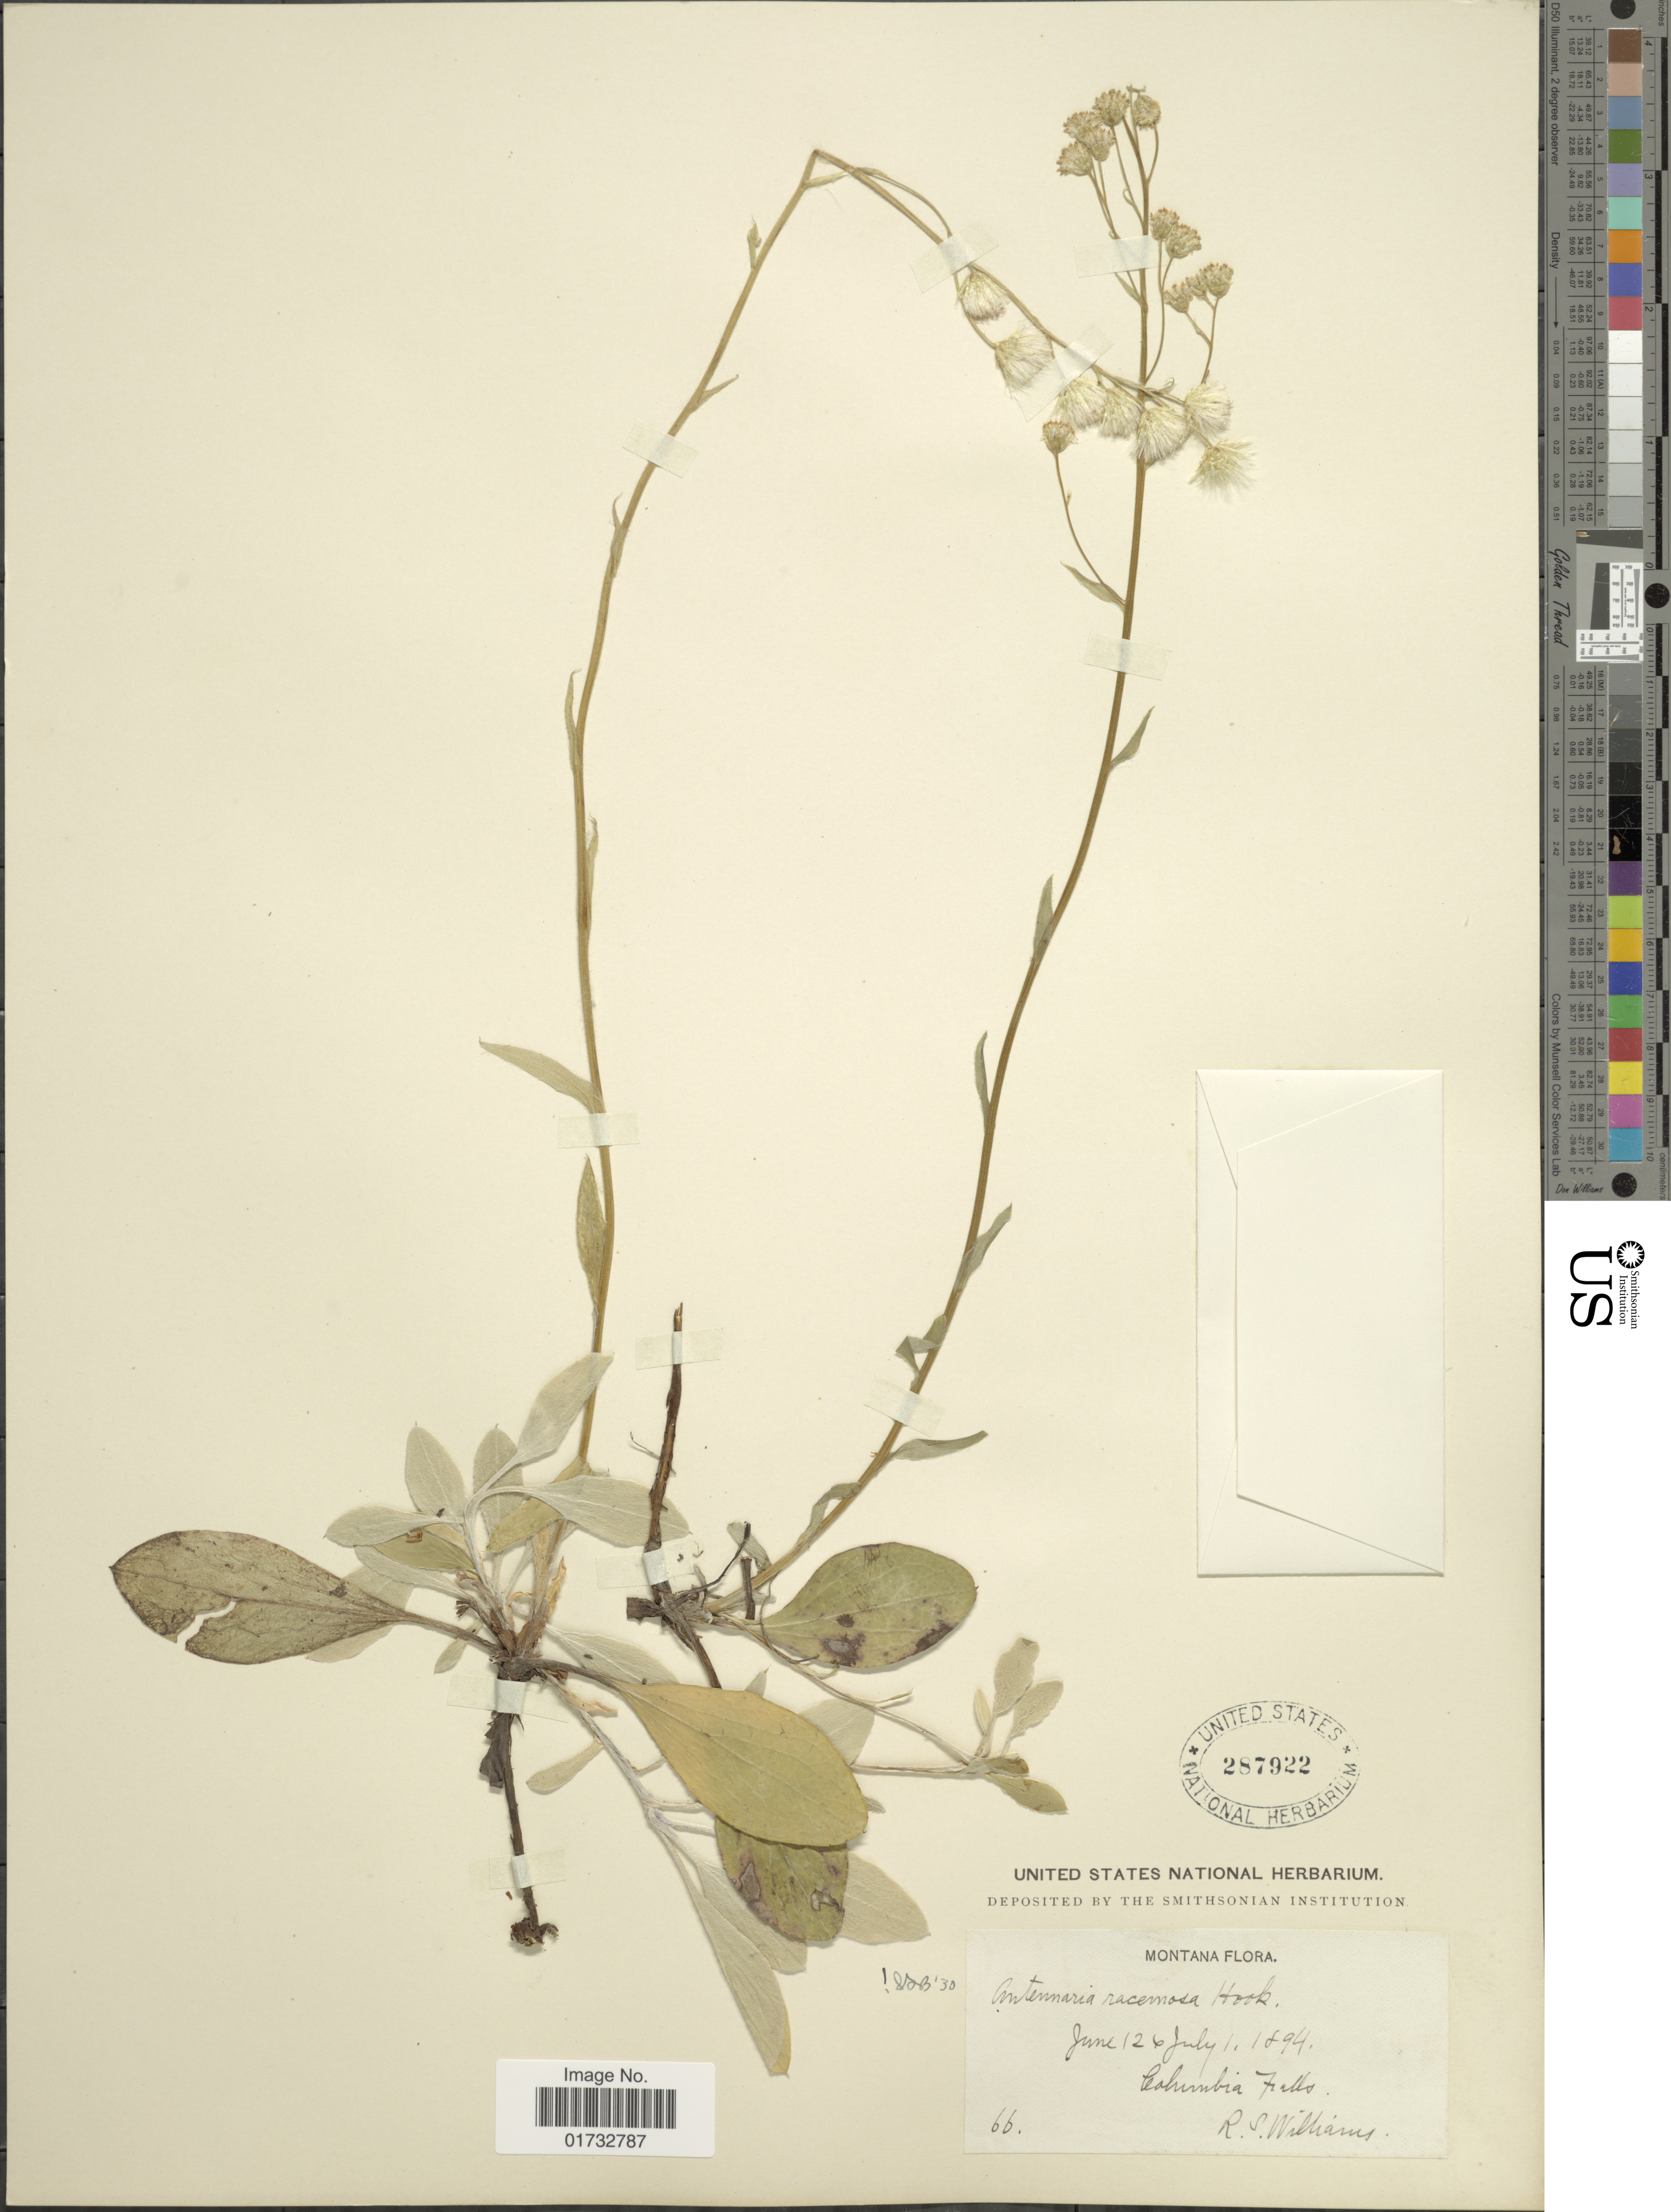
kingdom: Plantae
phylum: Tracheophyta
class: Magnoliopsida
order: Asterales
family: Asteraceae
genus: Antennaria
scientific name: Antennaria racemosa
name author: Hook.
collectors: R. S. Williams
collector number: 66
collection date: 1894-06-12/1894-07-01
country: United States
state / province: Montana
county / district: Flathead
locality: Columbia Falls.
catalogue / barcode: US 287922